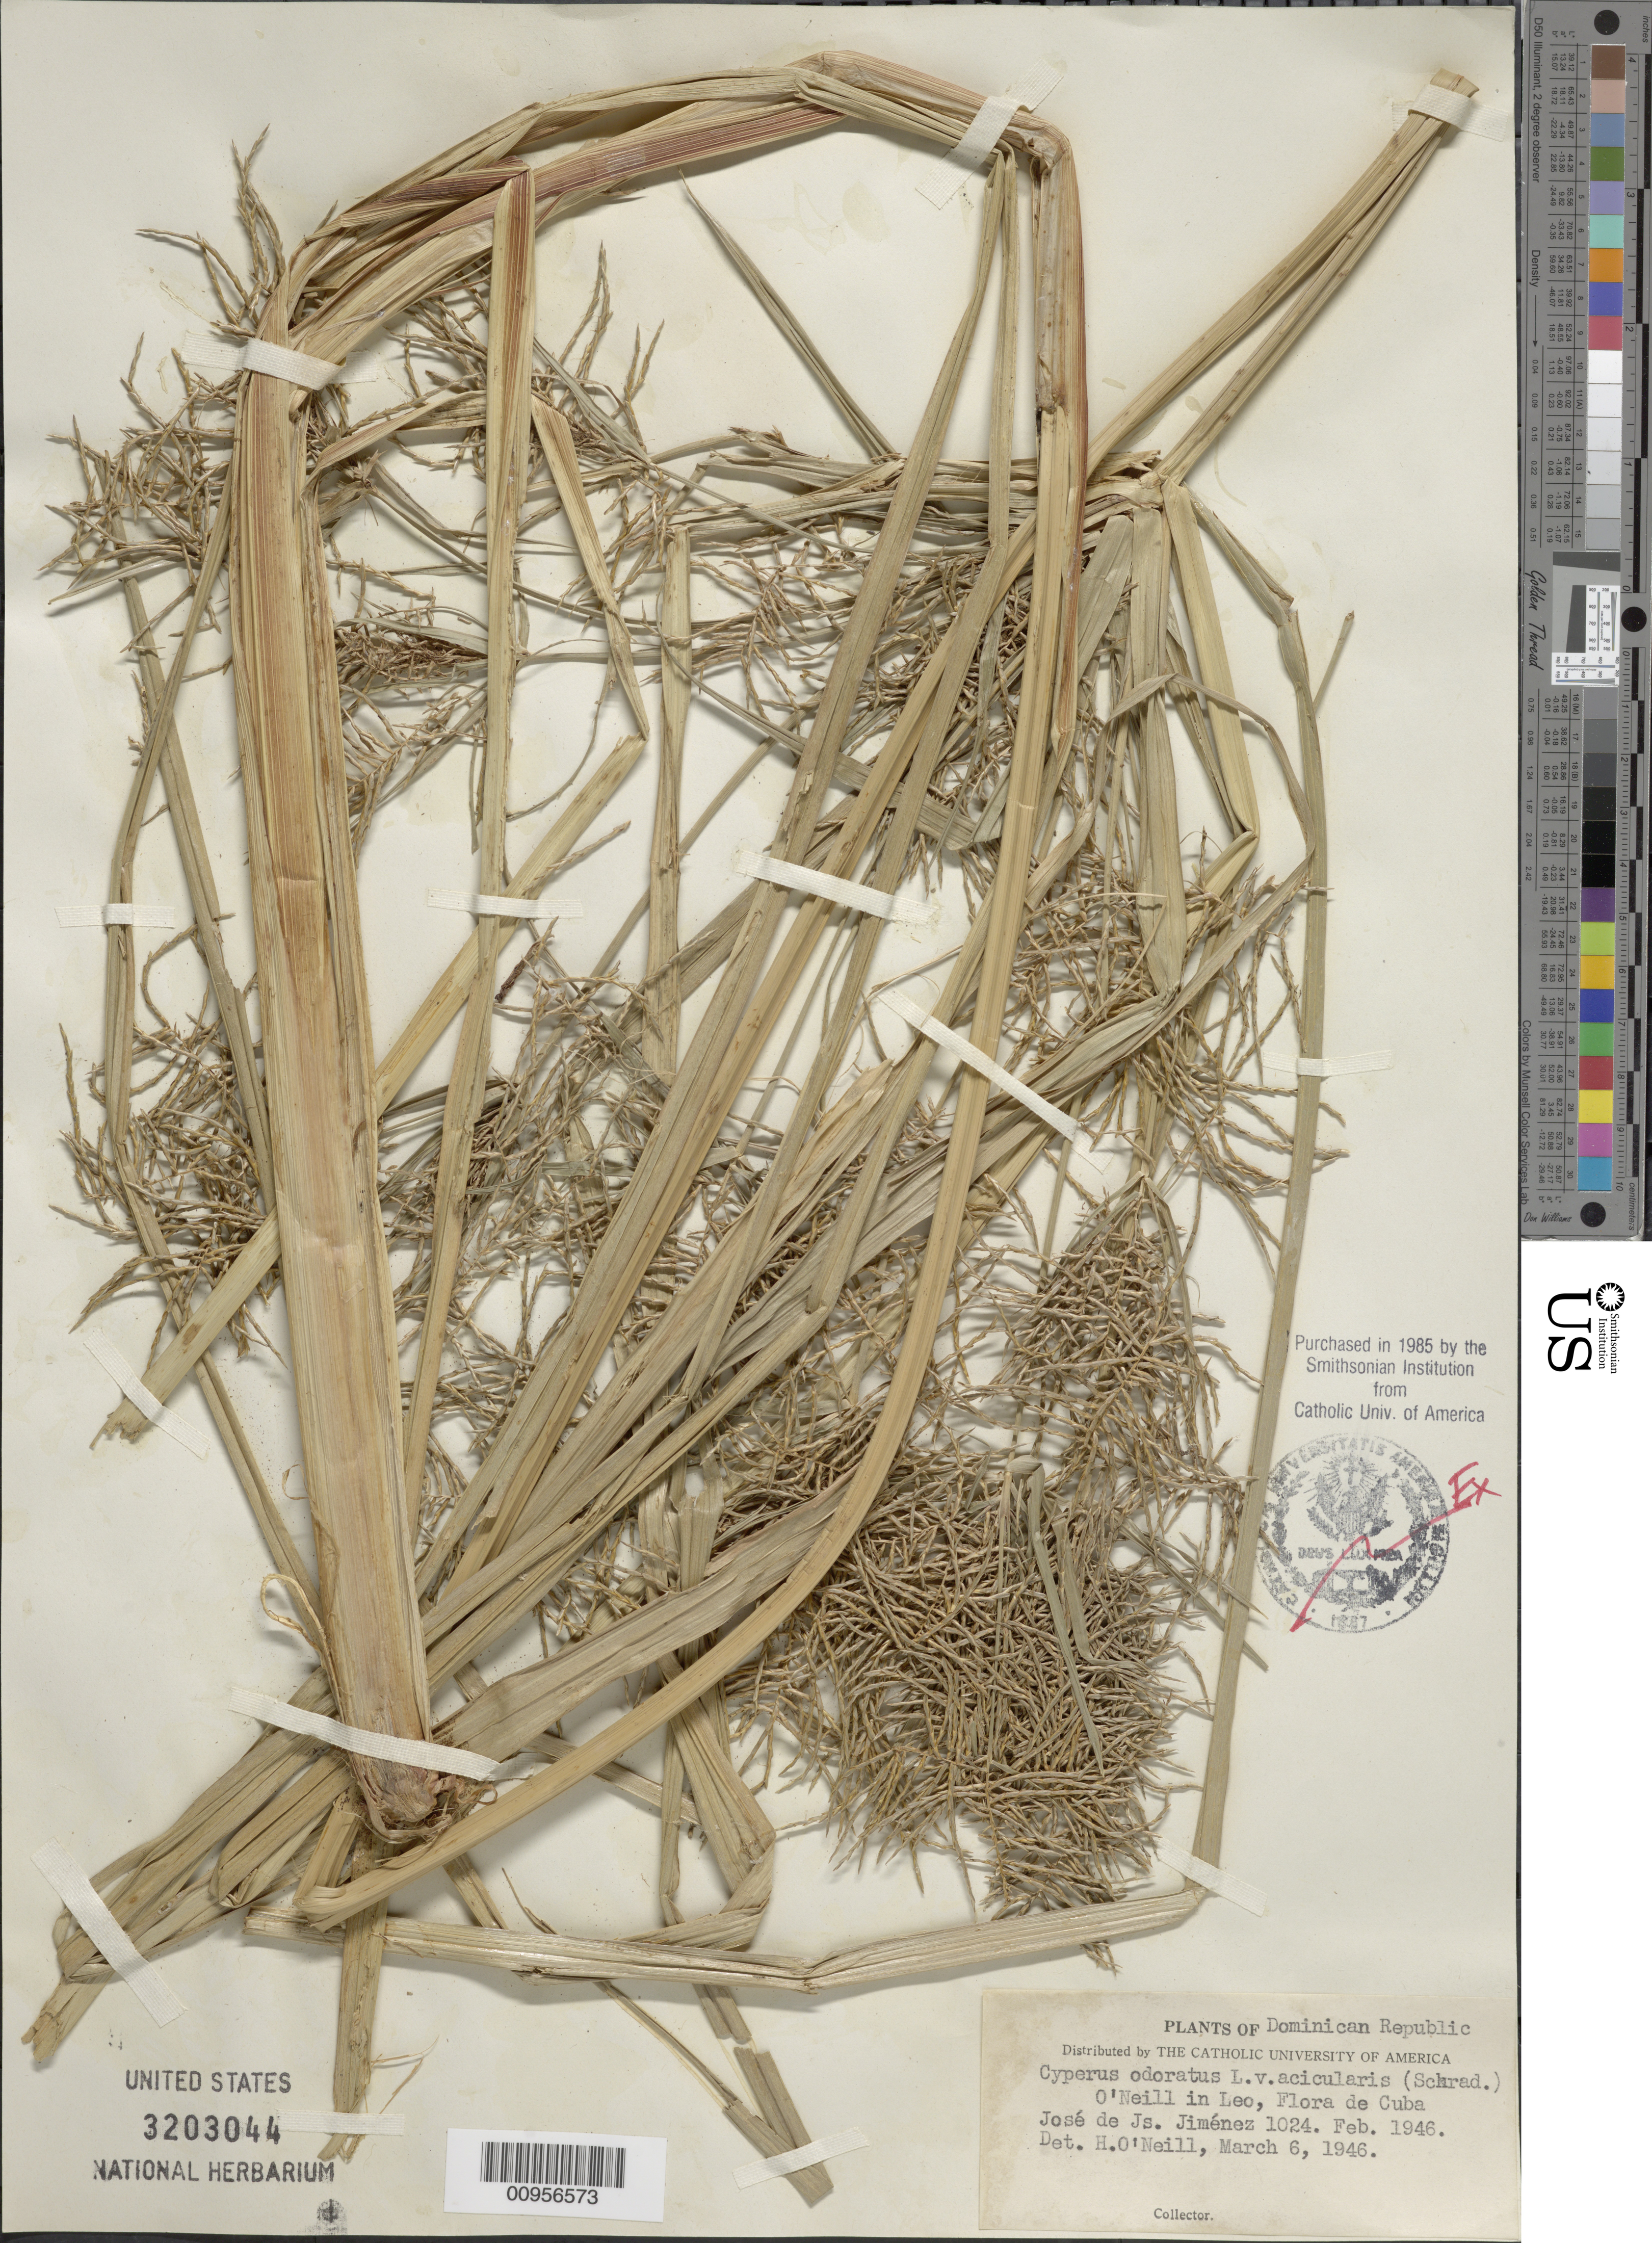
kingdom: Plantae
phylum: Tracheophyta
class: Liliopsida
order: Poales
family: Cyperaceae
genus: Cyperus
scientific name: Cyperus odoratus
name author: L.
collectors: J. J. Jiménez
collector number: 1024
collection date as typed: Feb 1946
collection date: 1946-02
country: Dominican Republic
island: Hispaniola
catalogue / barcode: US 3203044